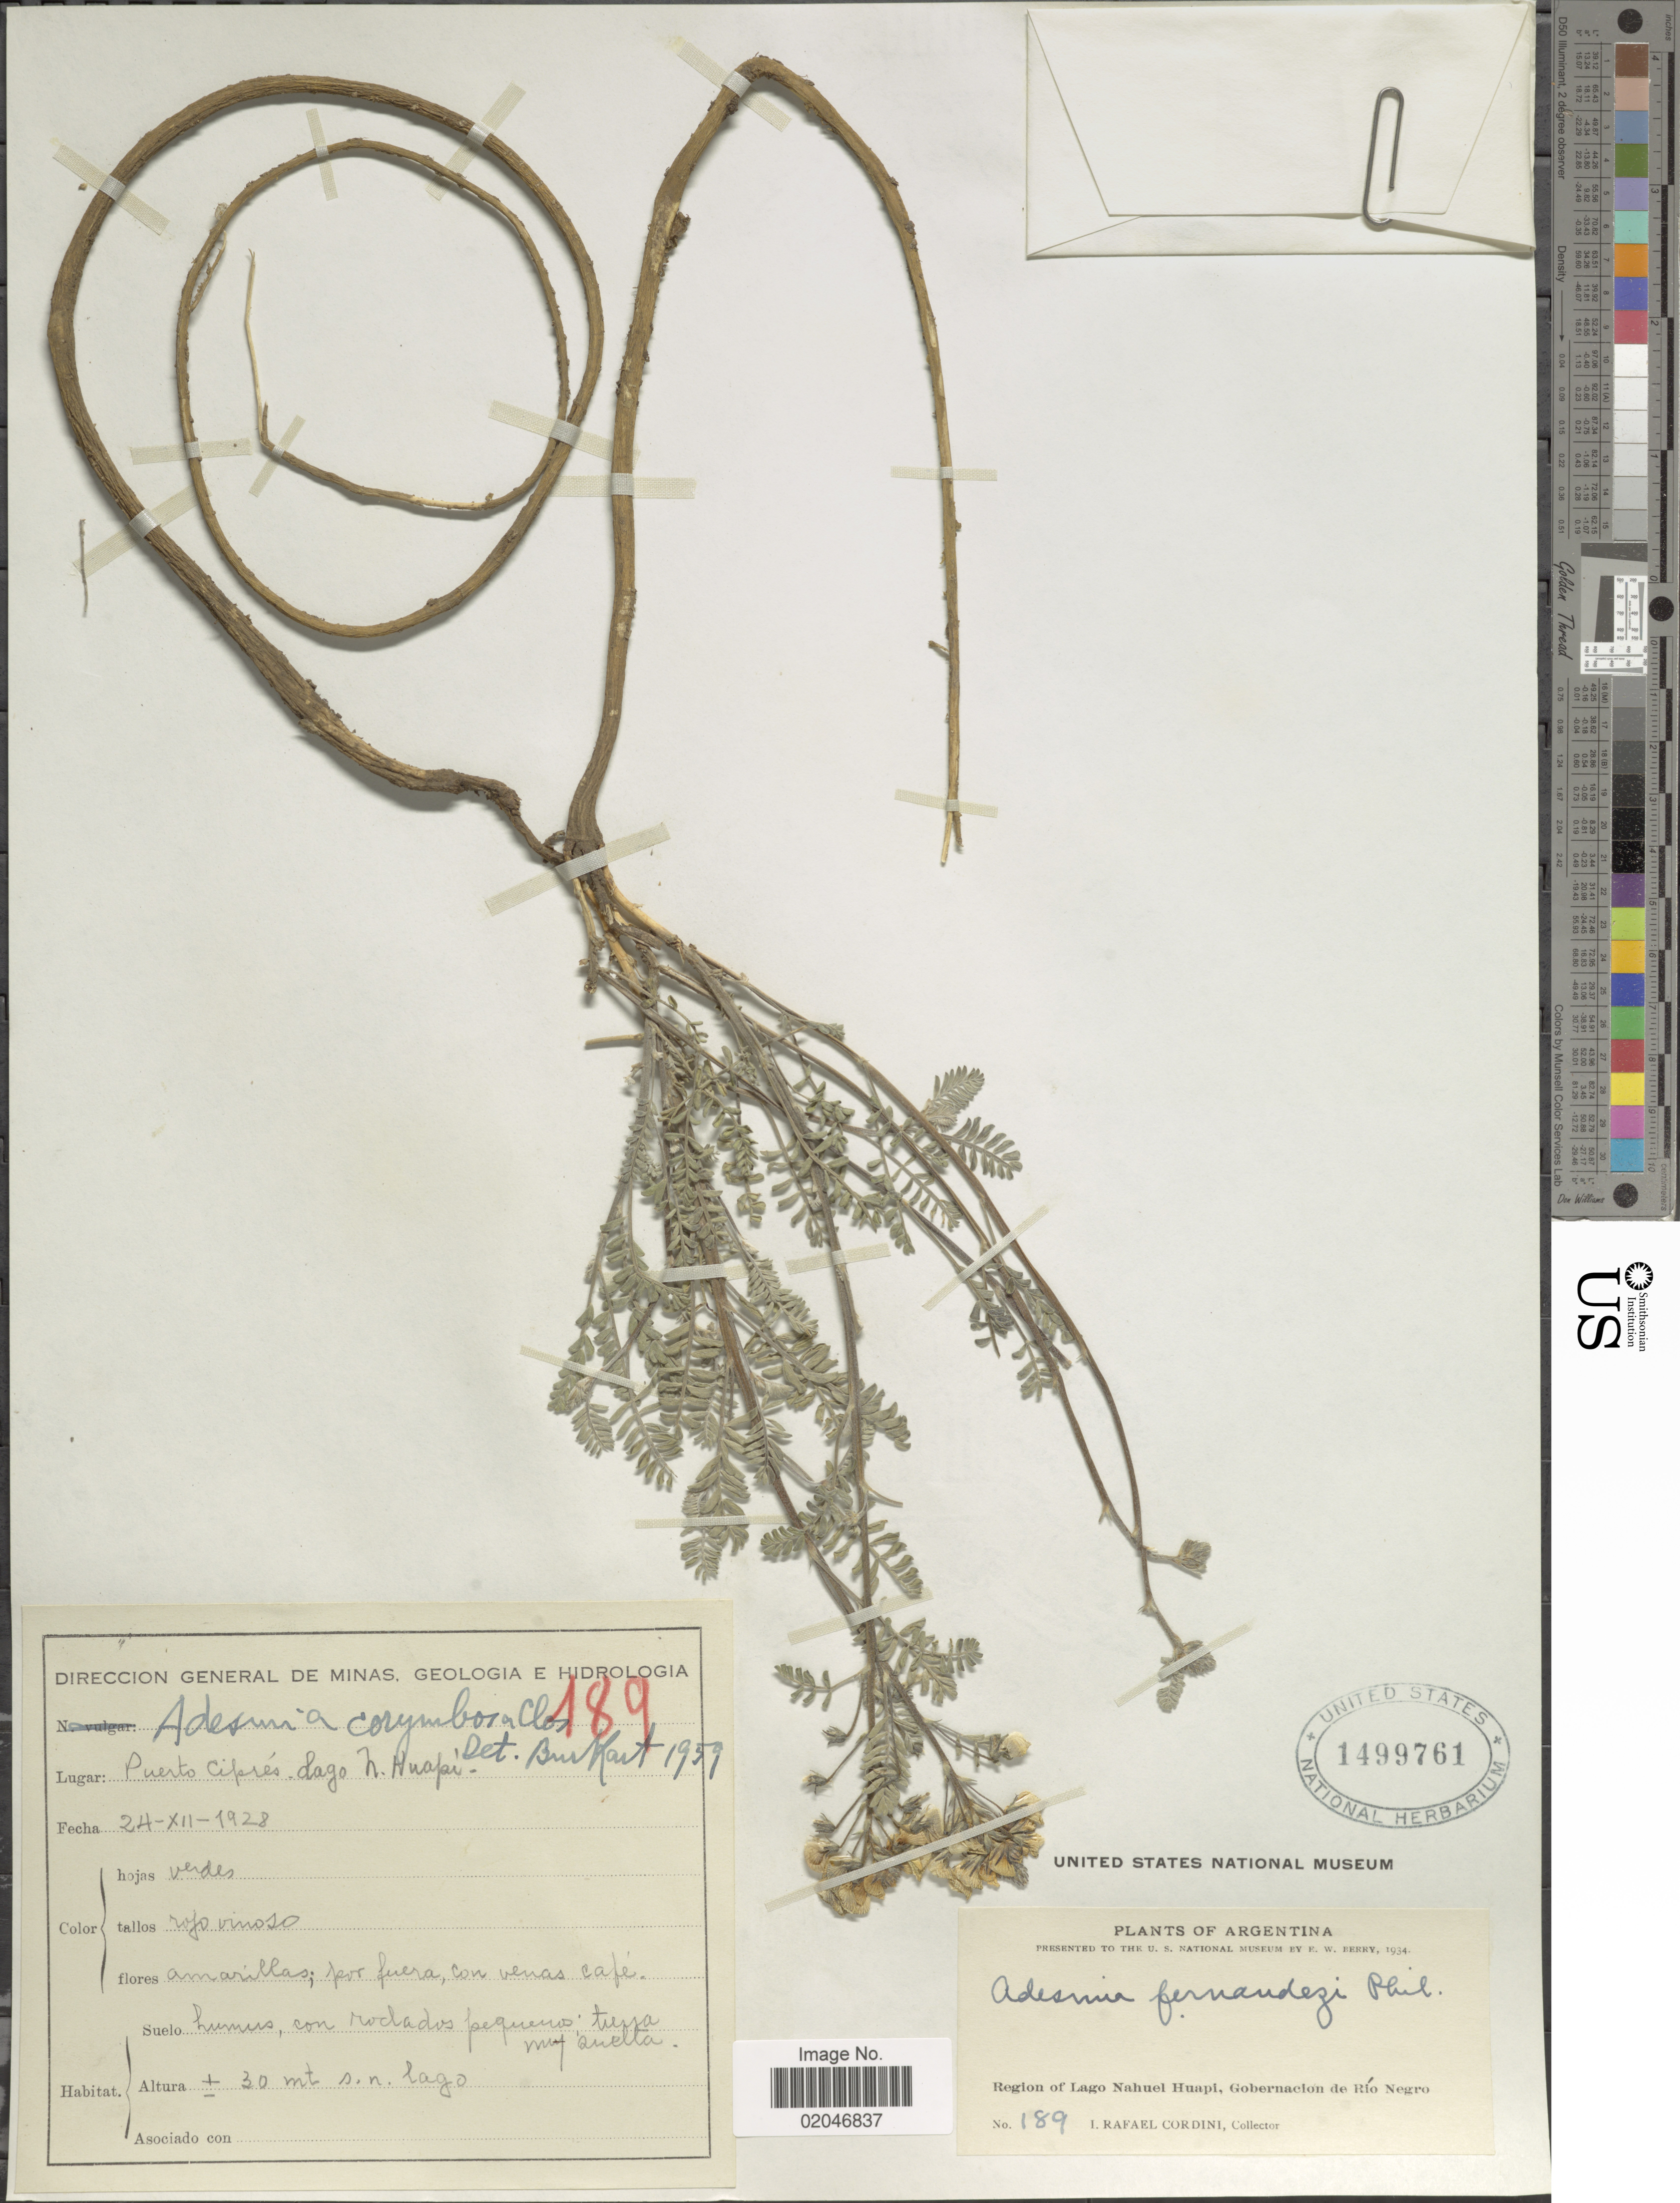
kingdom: Plantae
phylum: Tracheophyta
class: Magnoliopsida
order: Fabales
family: Fabaceae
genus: Adesmia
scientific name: Adesmia corymbosa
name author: Clos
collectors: I. Cordini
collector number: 189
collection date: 1928-12-24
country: Argentina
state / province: Rio Negro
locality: Region of Lago Nahuel Huapi, Puerto Cipres.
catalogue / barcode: US 1499761